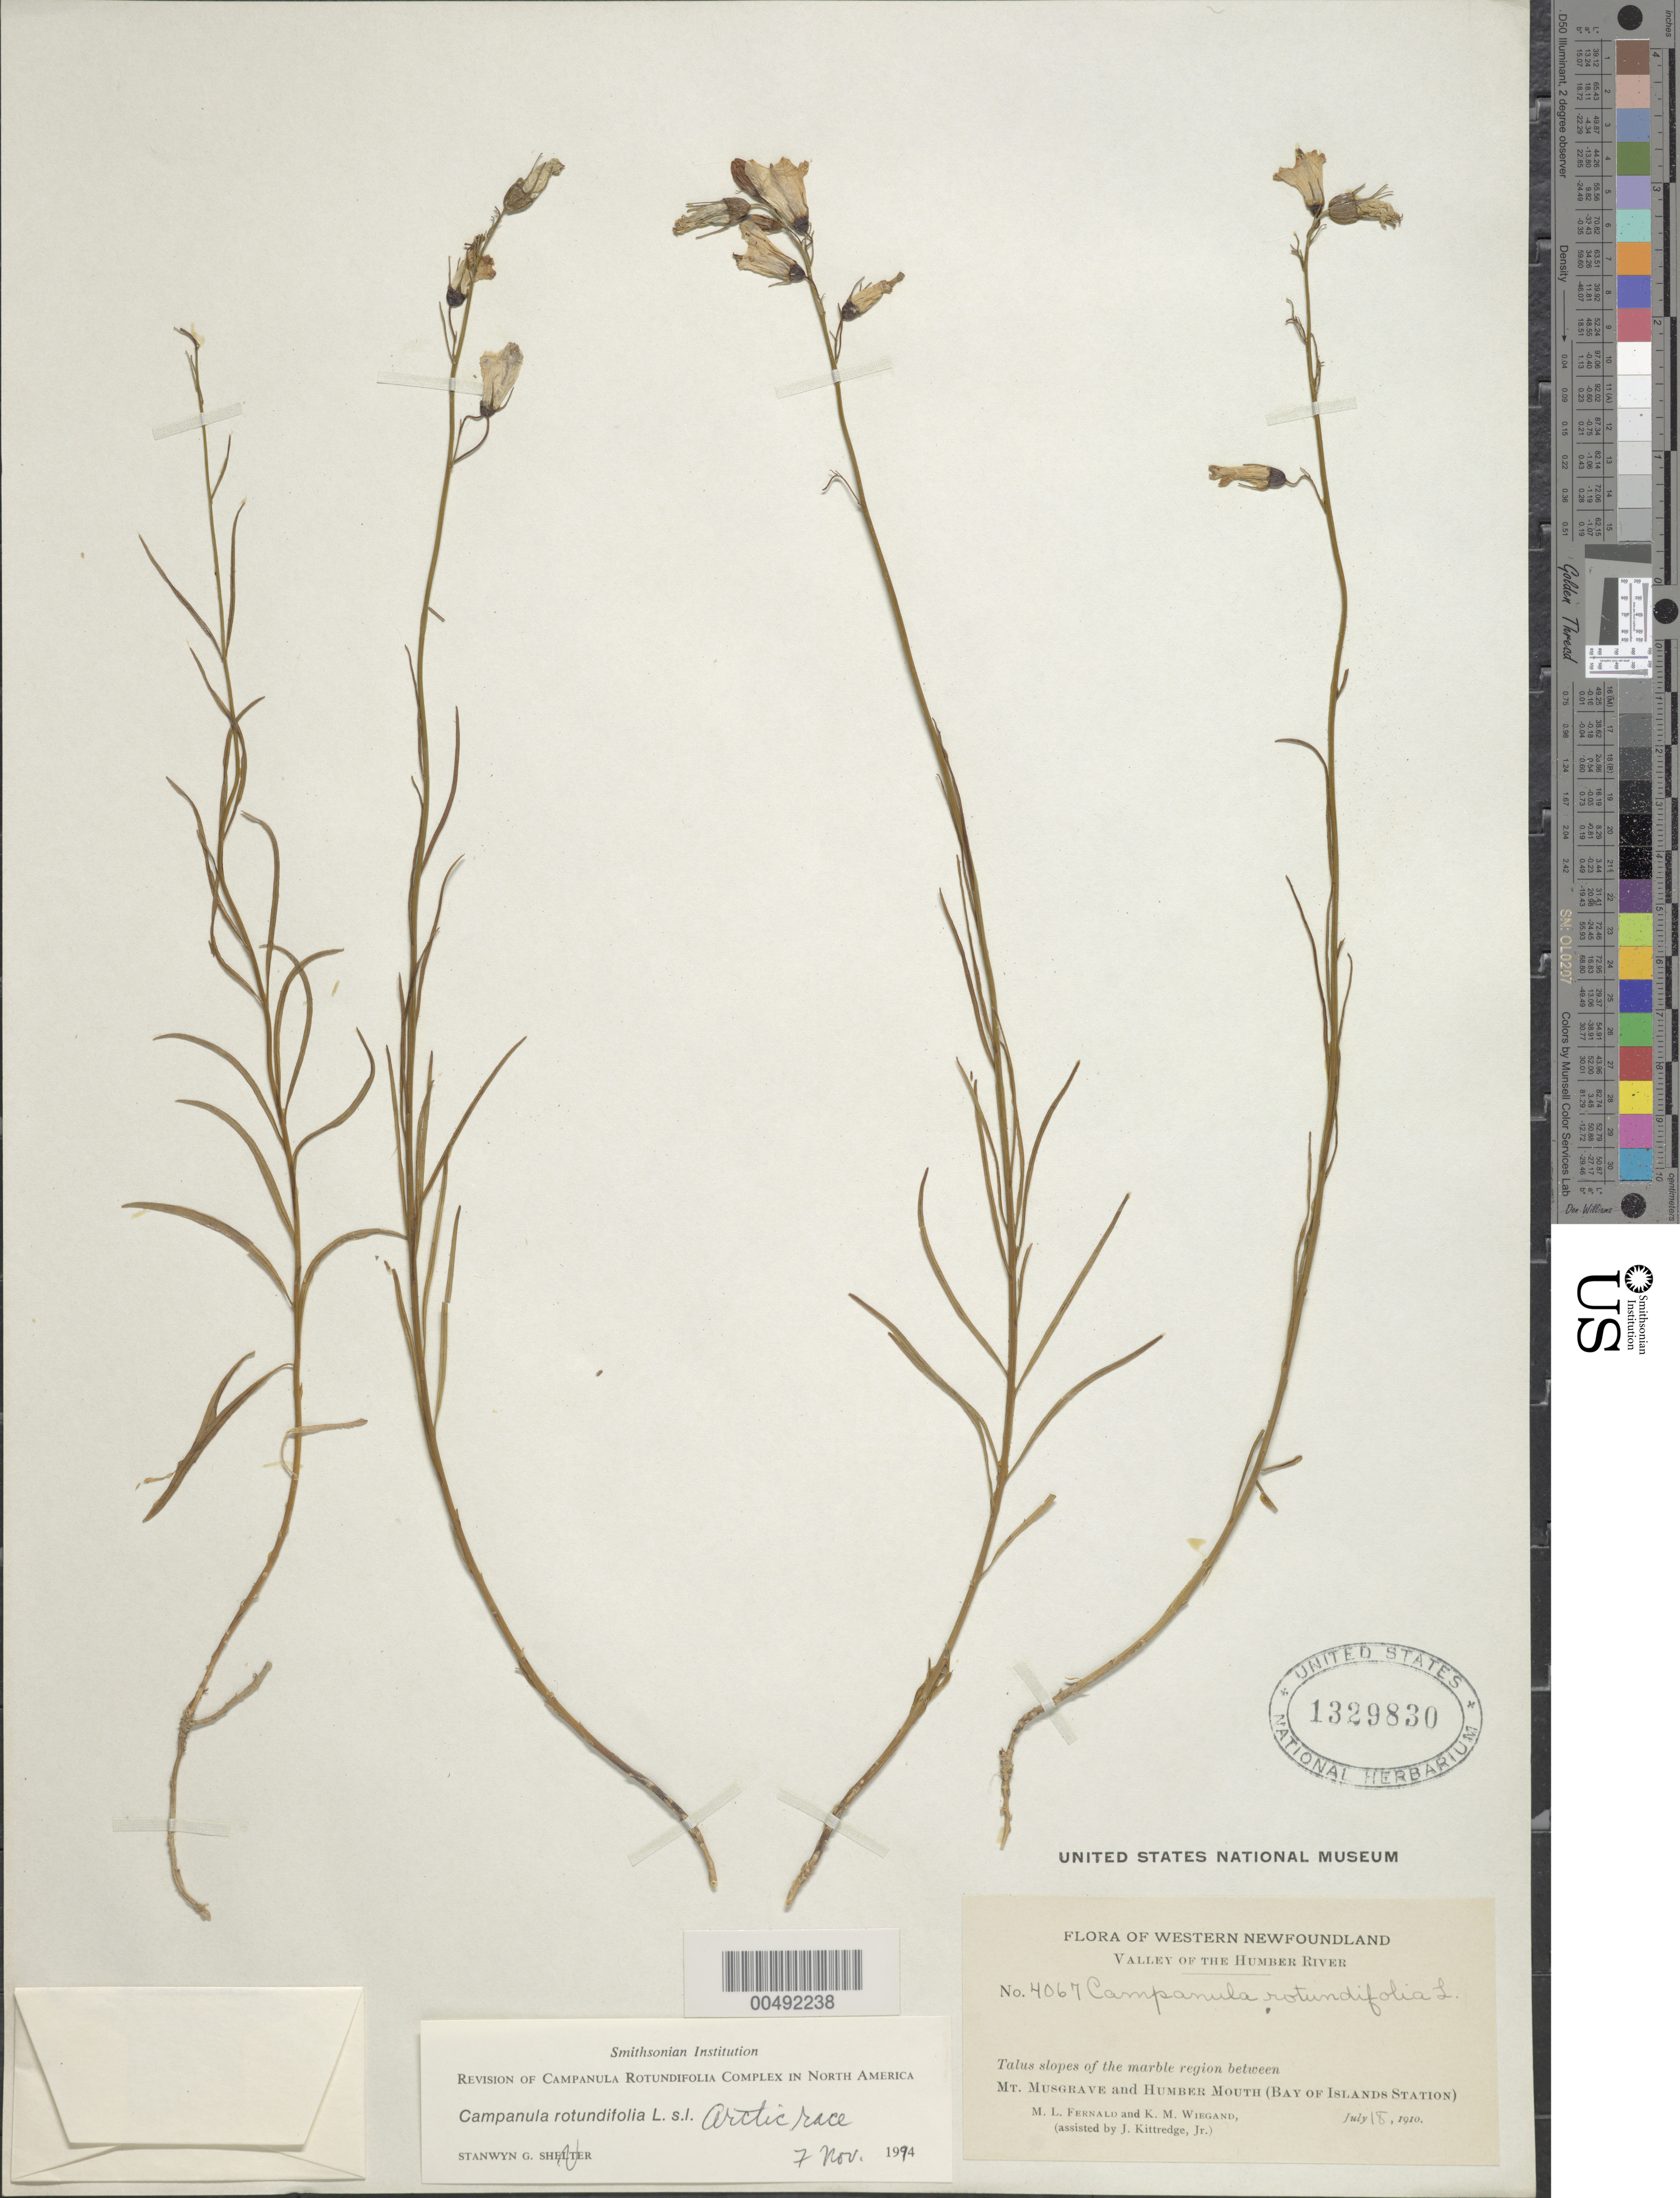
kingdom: Plantae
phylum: Tracheophyta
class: Magnoliopsida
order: Asterales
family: Campanulaceae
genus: Campanula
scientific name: Campanula rotundifolia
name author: L.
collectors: M. L. Fernald & K. M. Wiegand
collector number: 4067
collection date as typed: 18 Jul 1910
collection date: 1910-07-18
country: Canada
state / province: Newfoundland and Labrador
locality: Valley of the Humber River, region between Mt. Musgrave and Humber Mouth (Bay of Islands Station)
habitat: talus slopes of the marble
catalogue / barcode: US 1329830